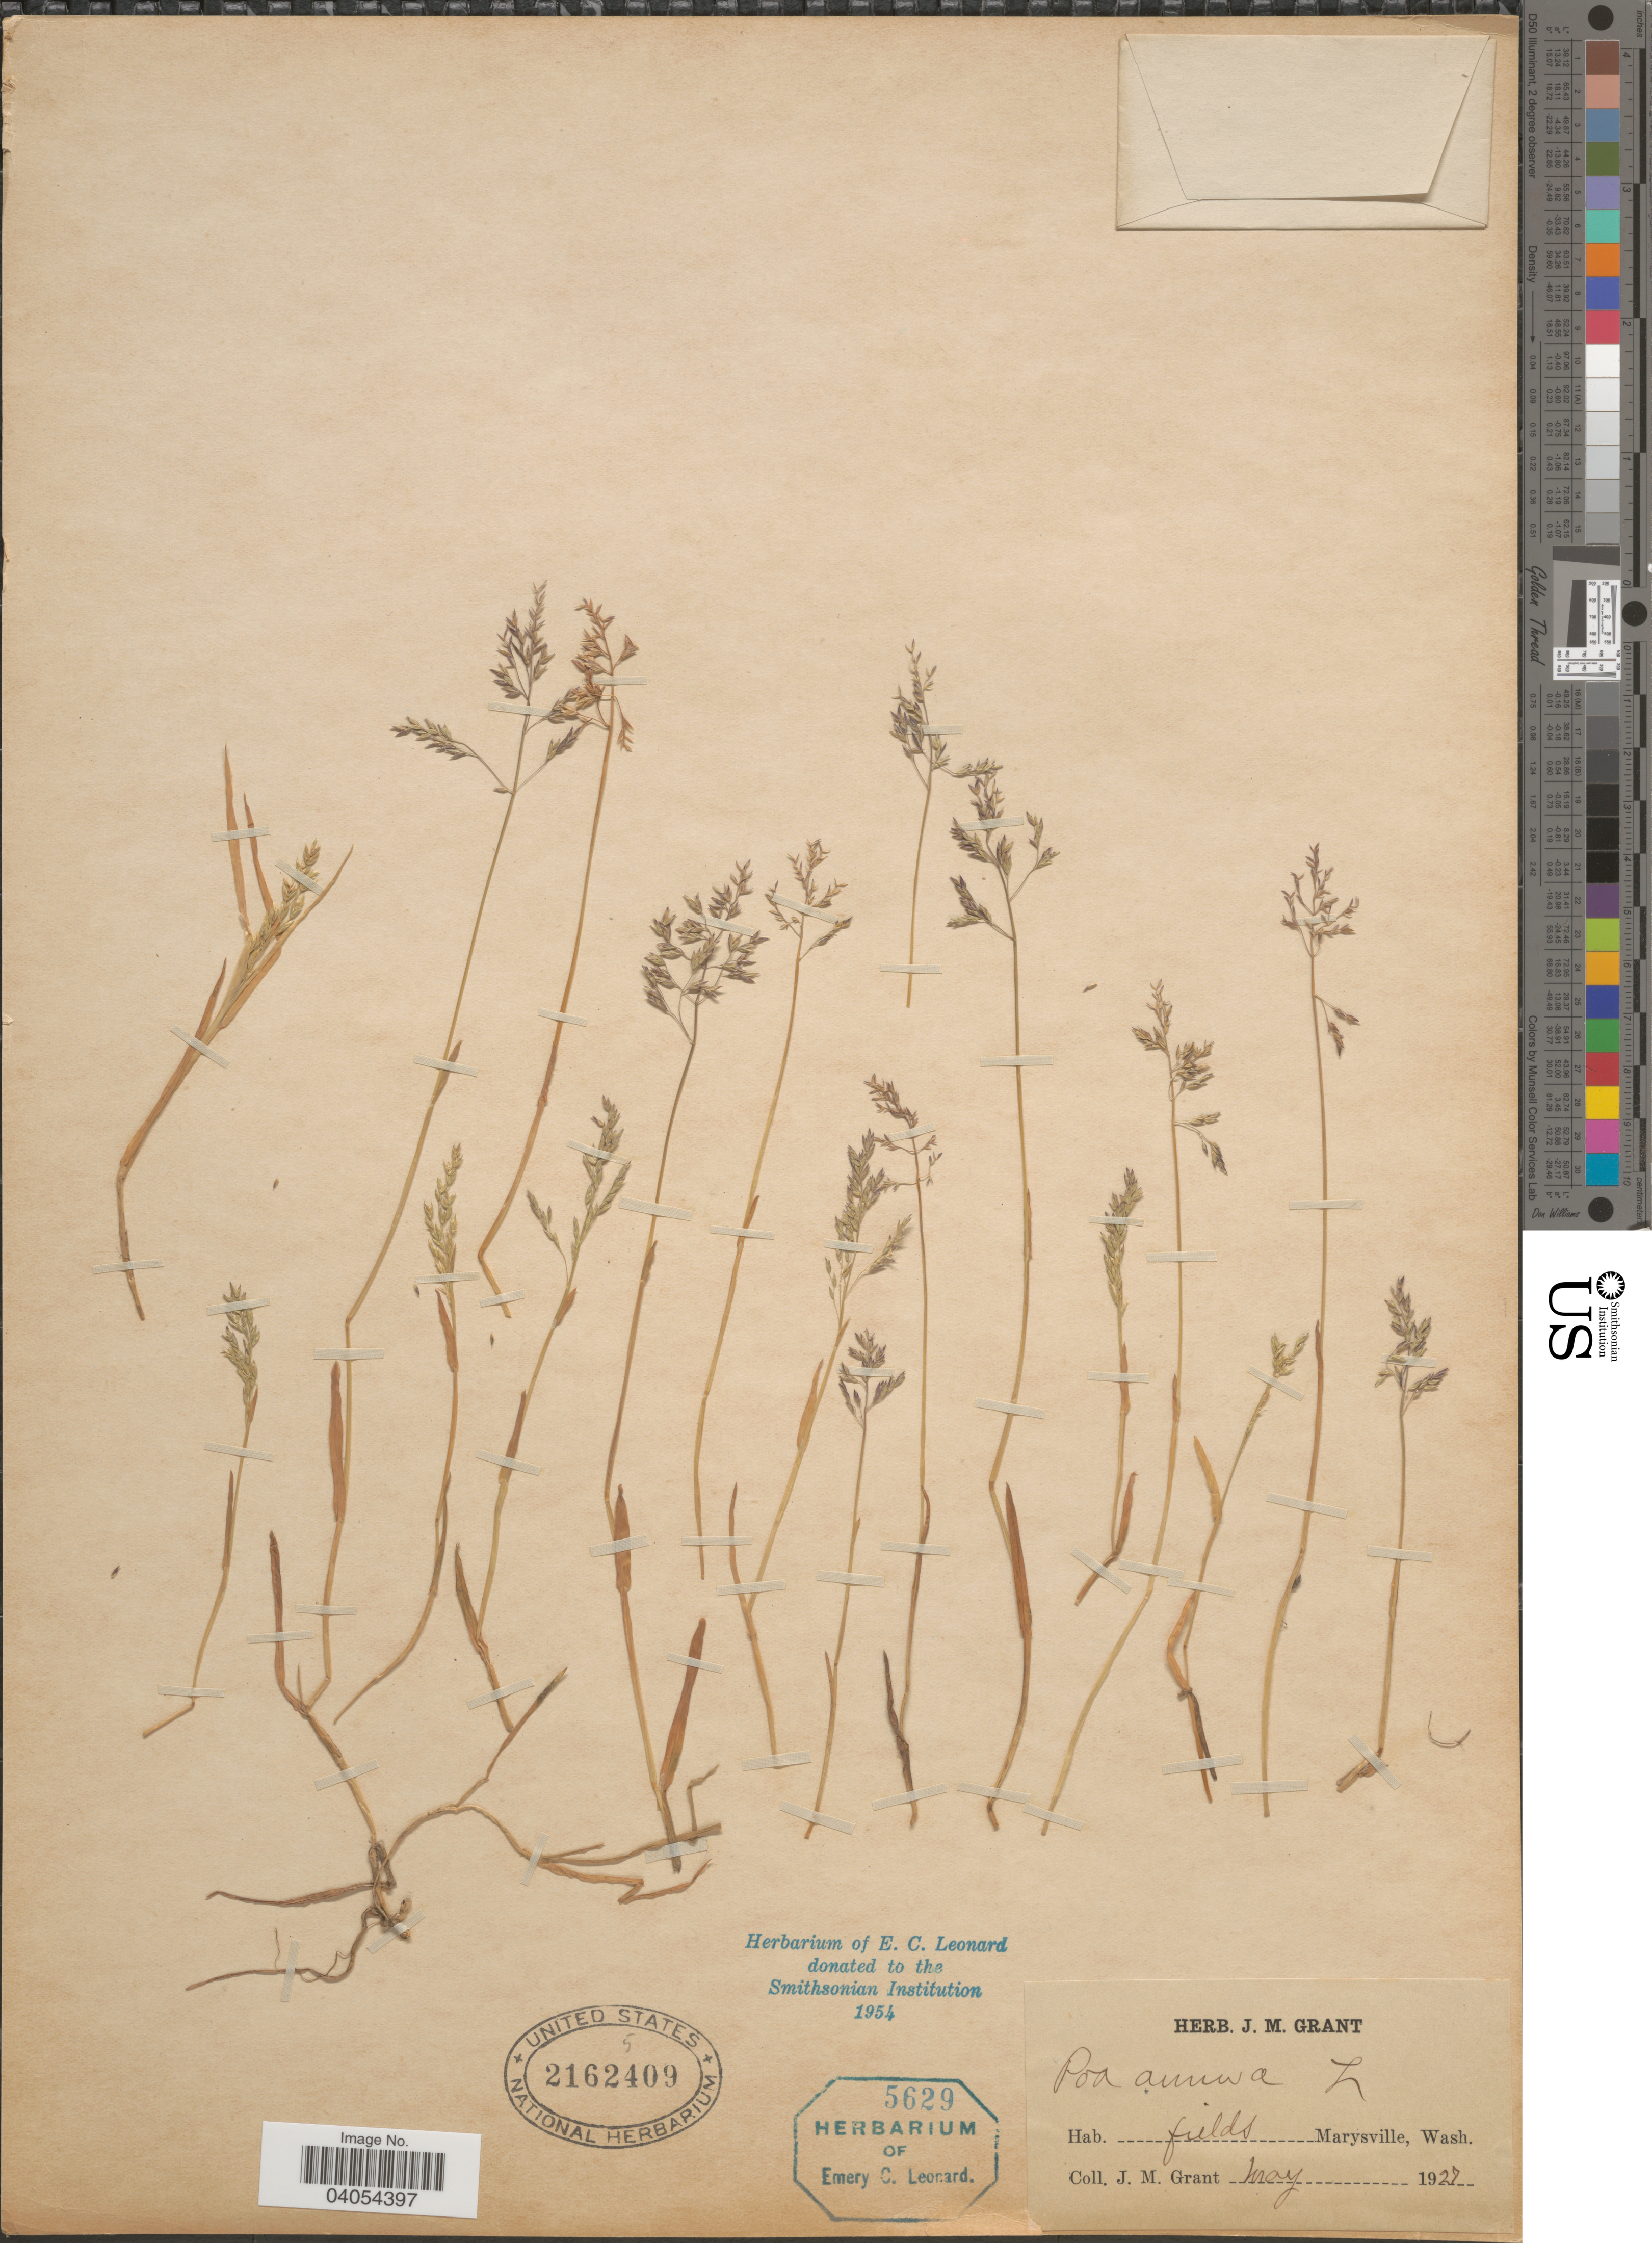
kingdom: Plantae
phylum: Tracheophyta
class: Liliopsida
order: Poales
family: Poaceae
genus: Poa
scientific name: Poa annua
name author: L.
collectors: J. M. Grant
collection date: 1927-05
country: United States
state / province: Washington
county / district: Snohomish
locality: Marysville.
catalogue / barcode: US 2162409